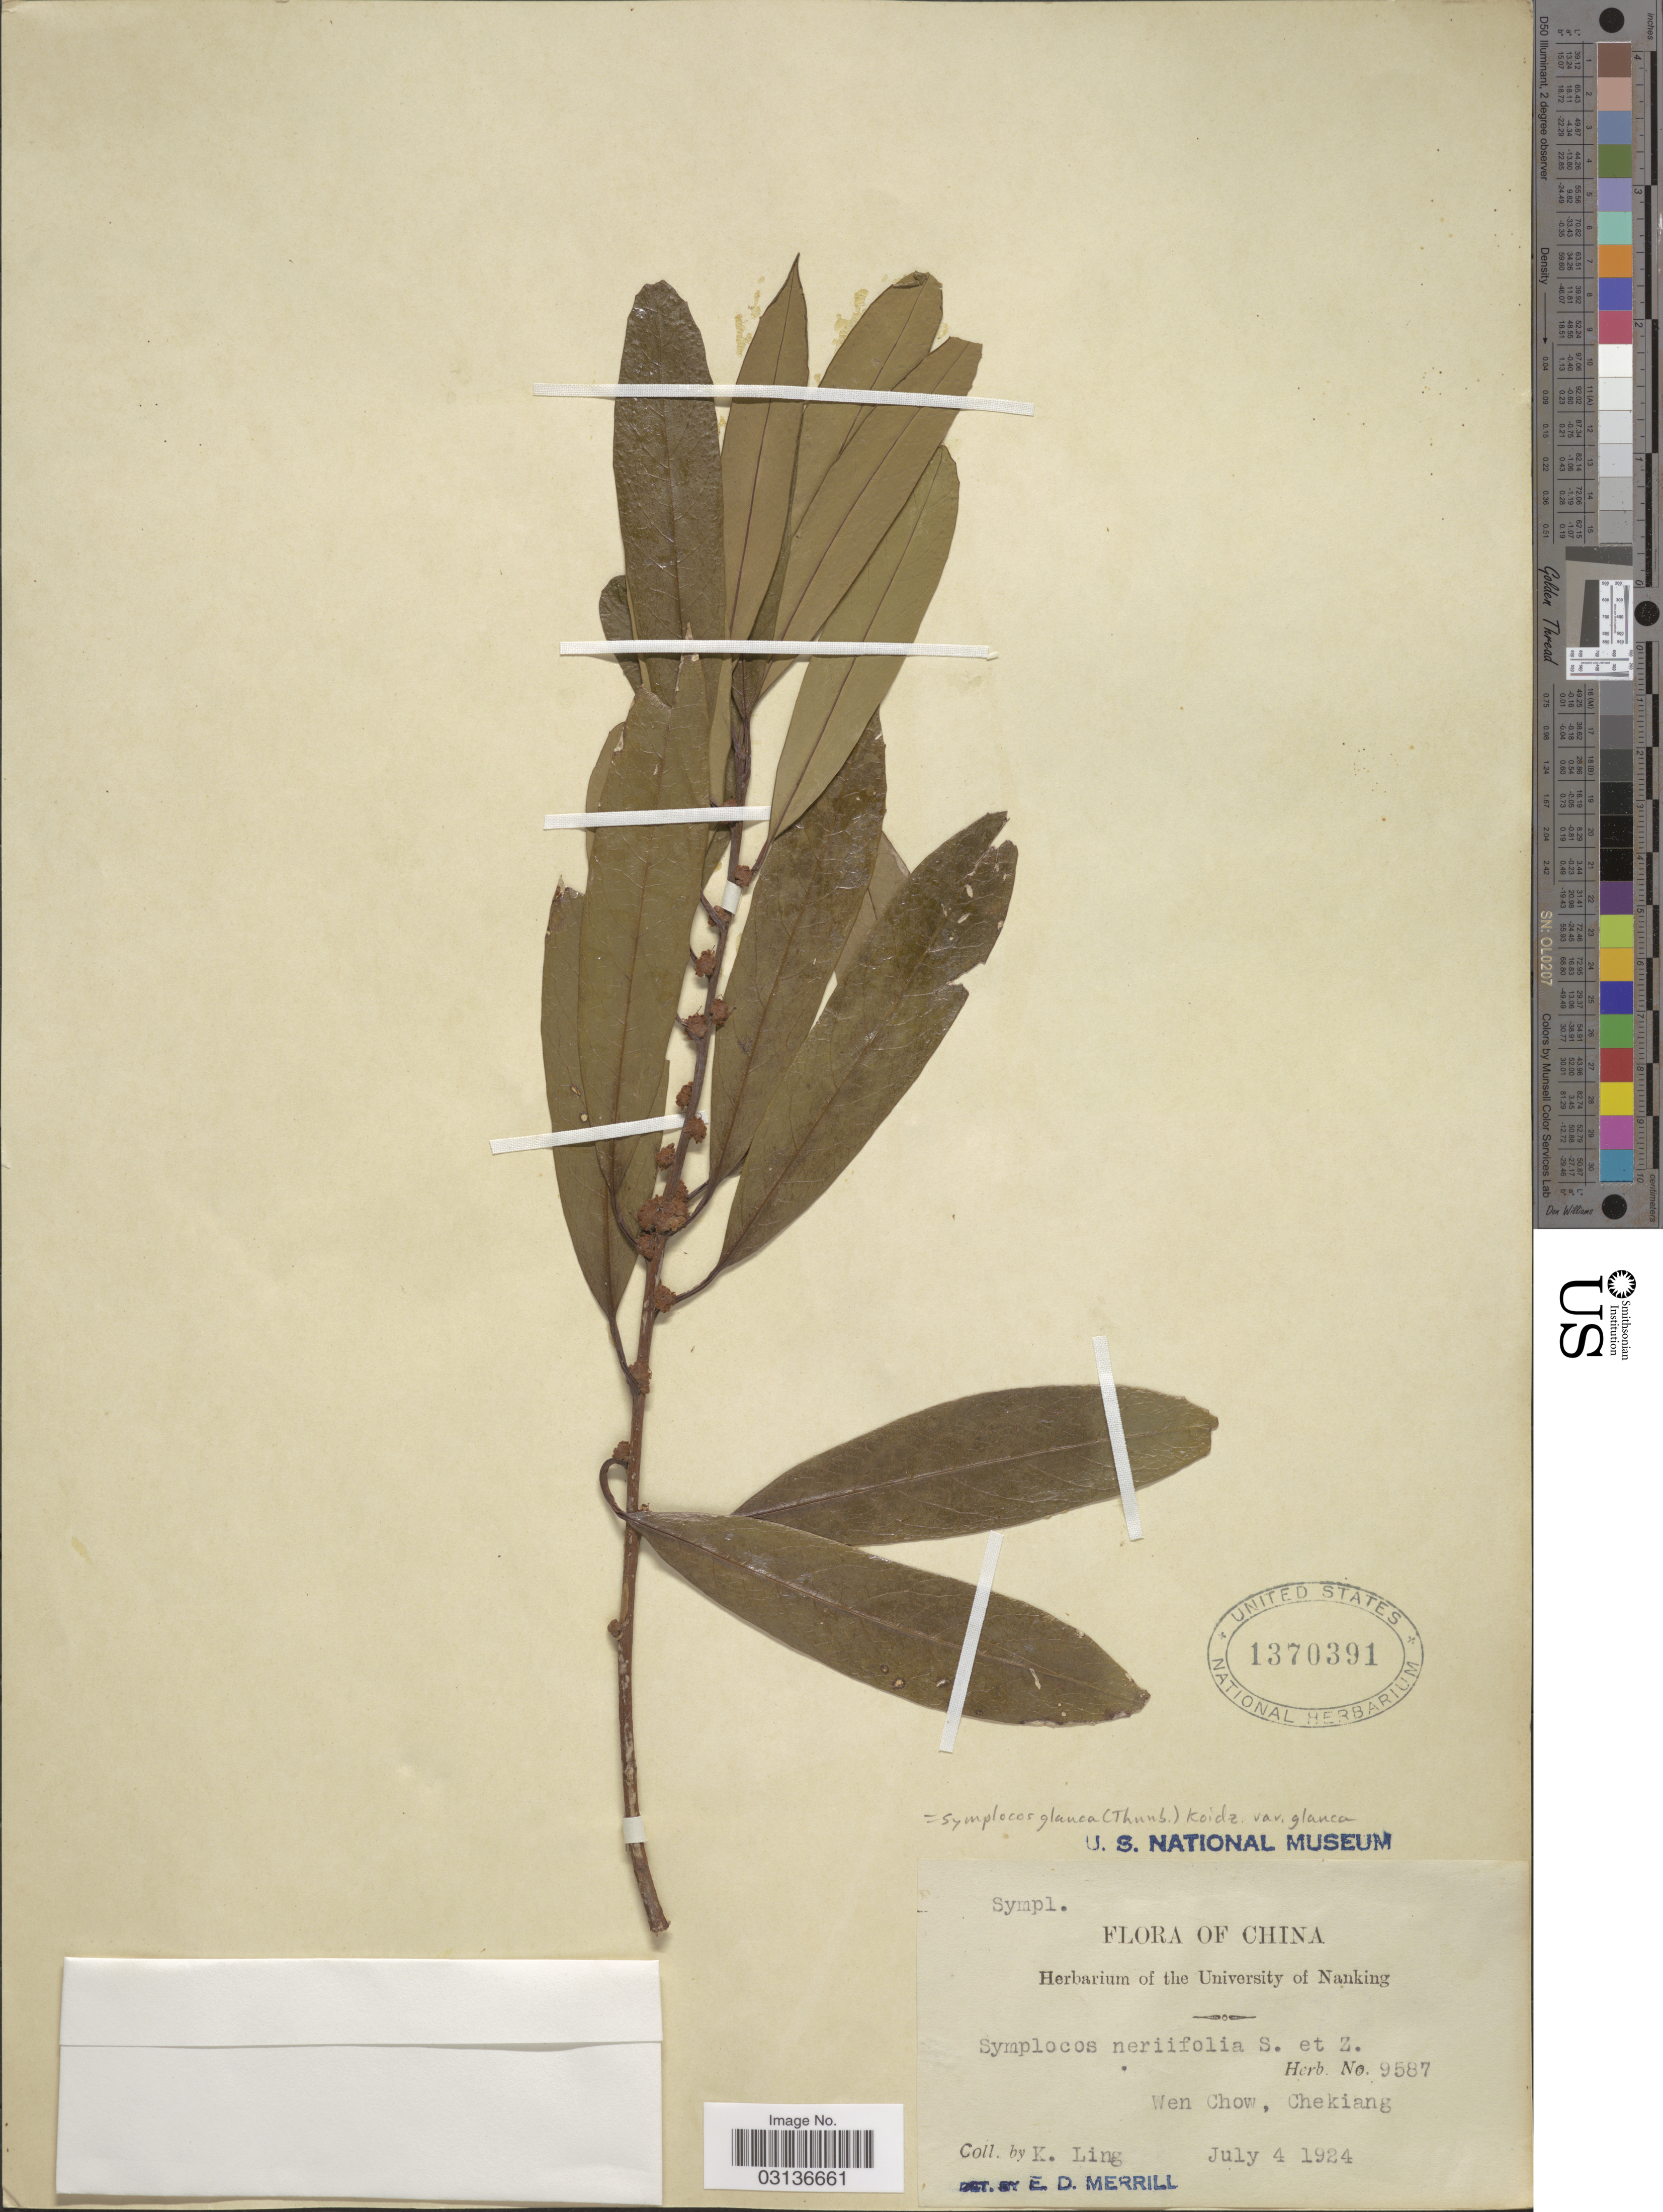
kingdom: Plantae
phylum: Tracheophyta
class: Magnoliopsida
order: Ericales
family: Symplocaceae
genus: Symplocos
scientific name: Symplocos glauca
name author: (Thunb.) Koidz.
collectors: K. Ling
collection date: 1924-07-04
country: China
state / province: Zhejiang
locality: Wen Chow, Chekiang.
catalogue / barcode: US 1370391